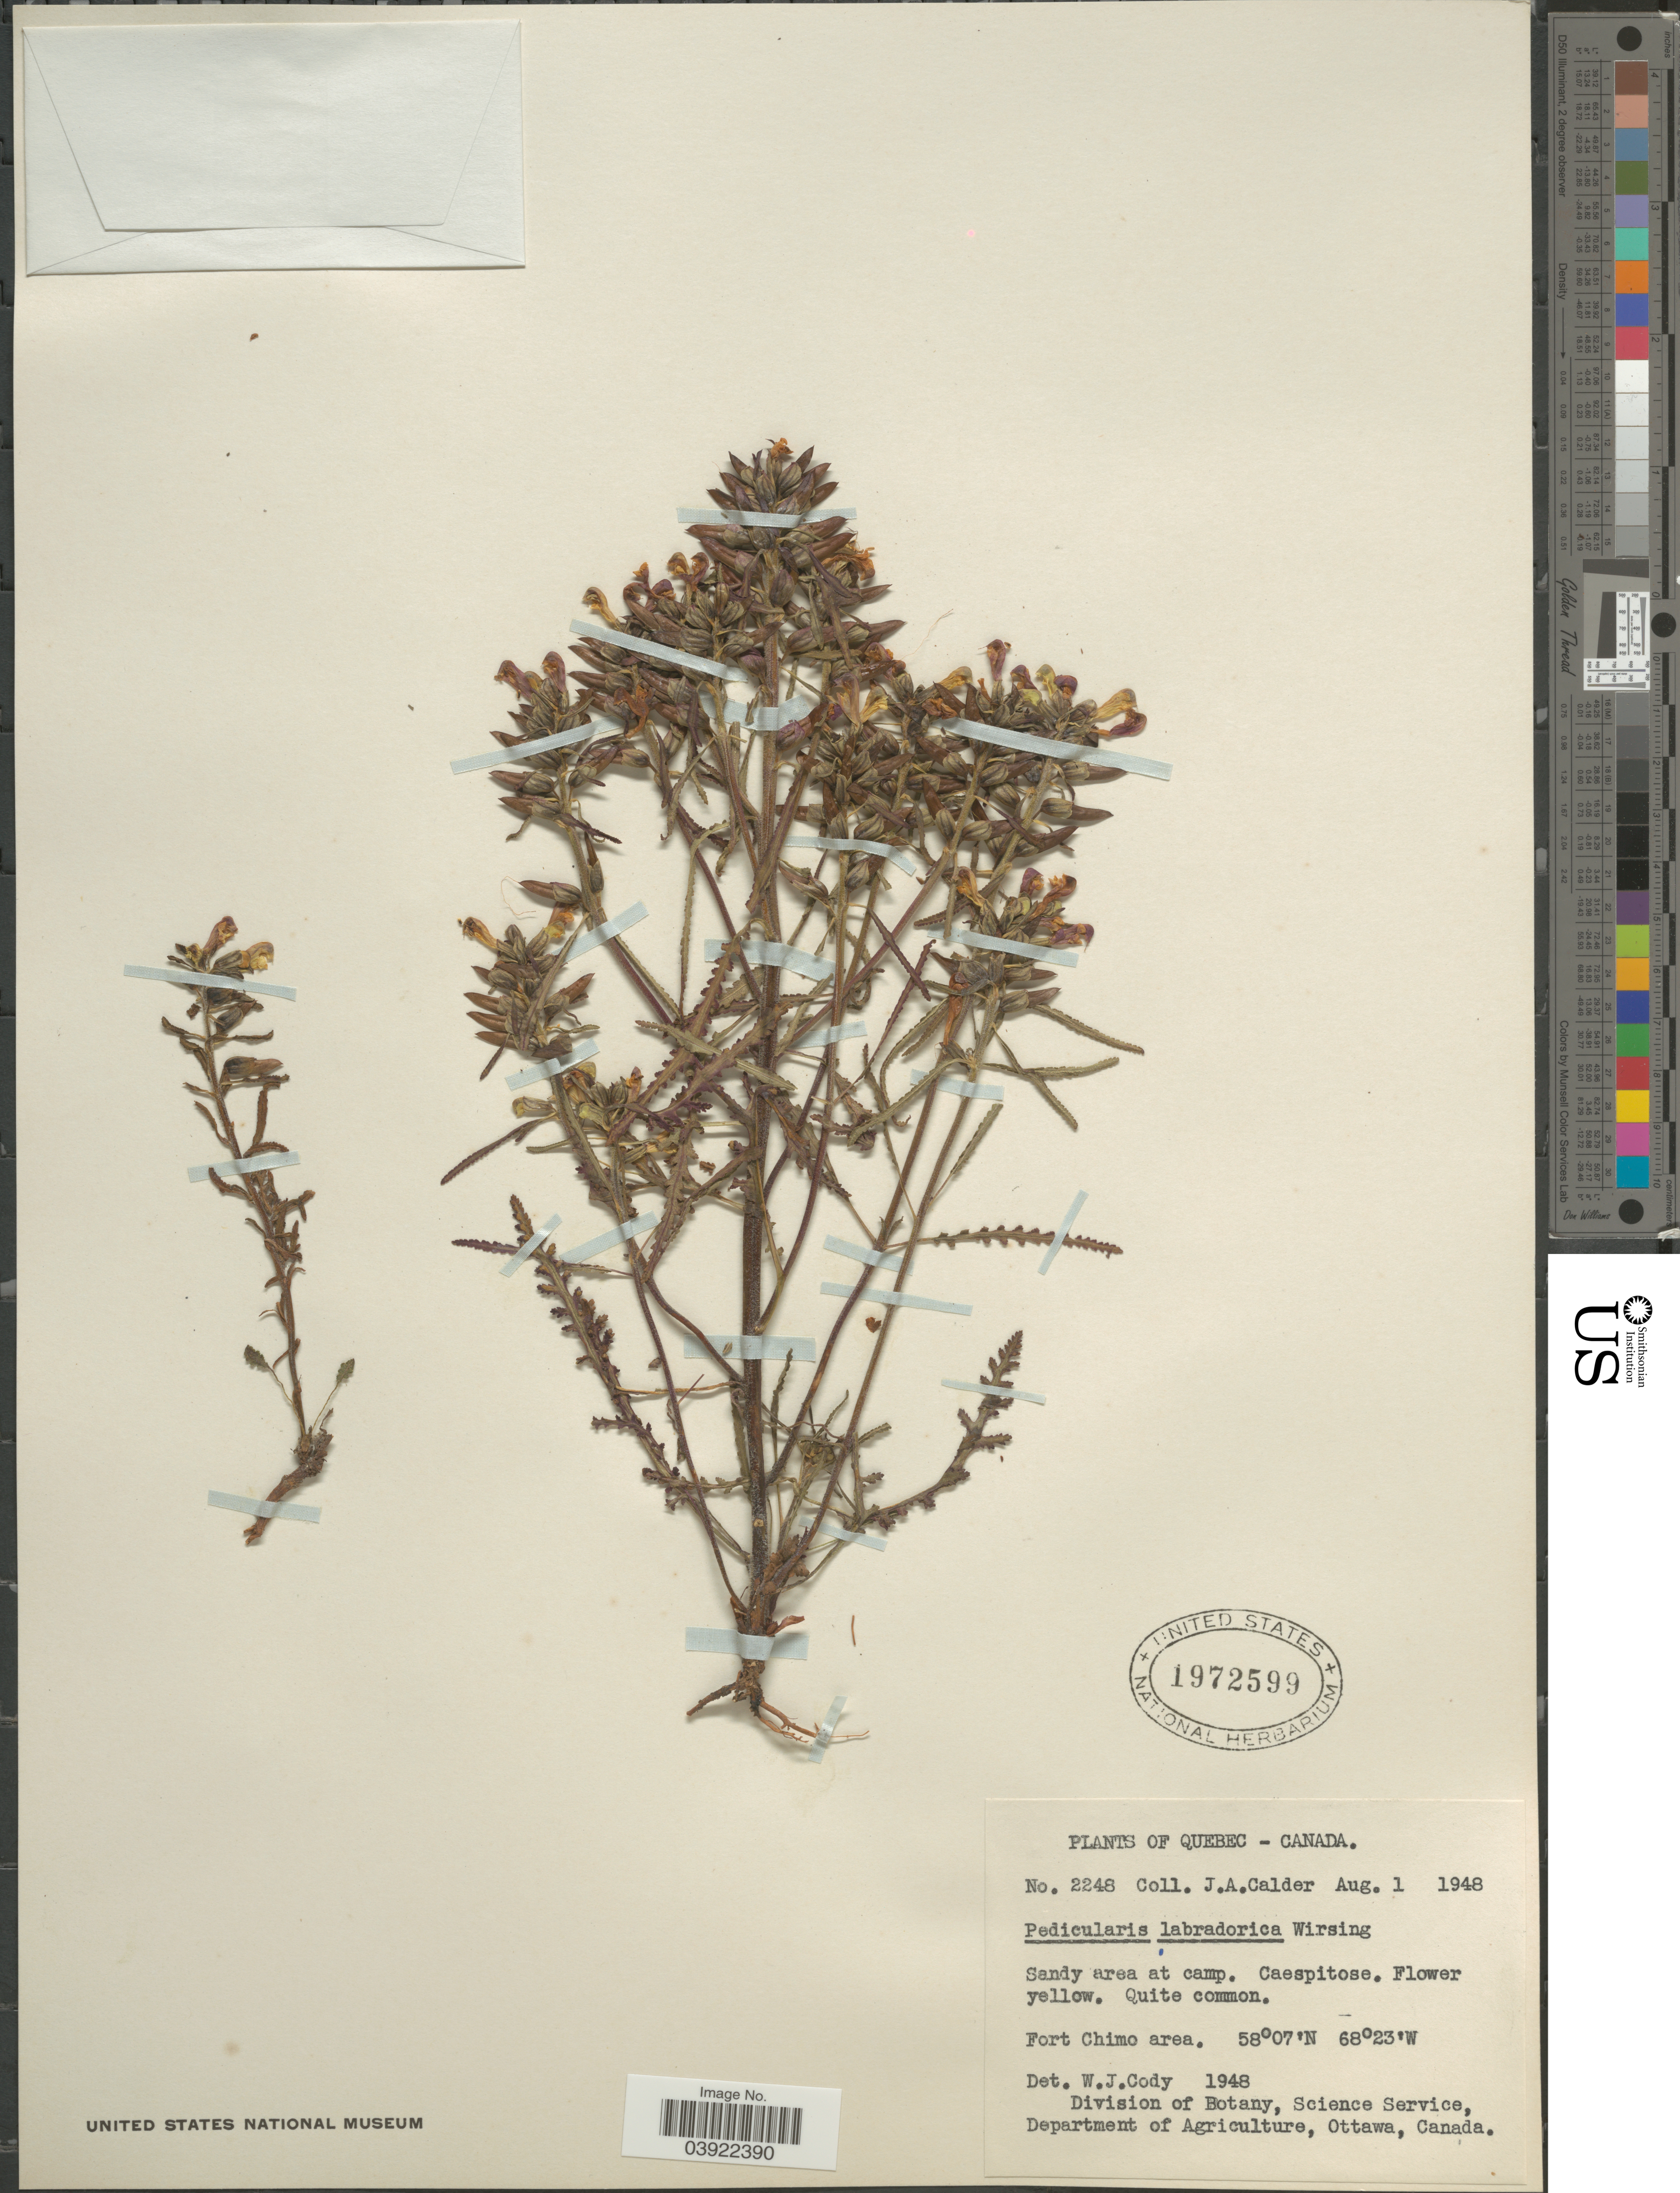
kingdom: Plantae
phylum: Tracheophyta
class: Magnoliopsida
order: Lamiales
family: Orobanchaceae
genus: Pedicularis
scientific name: Pedicularis labradorica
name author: Wirsing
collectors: J. A. Calder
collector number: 2248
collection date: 1948-08-01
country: Canada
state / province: Quebec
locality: Fort Chimo area.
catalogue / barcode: US 1972599